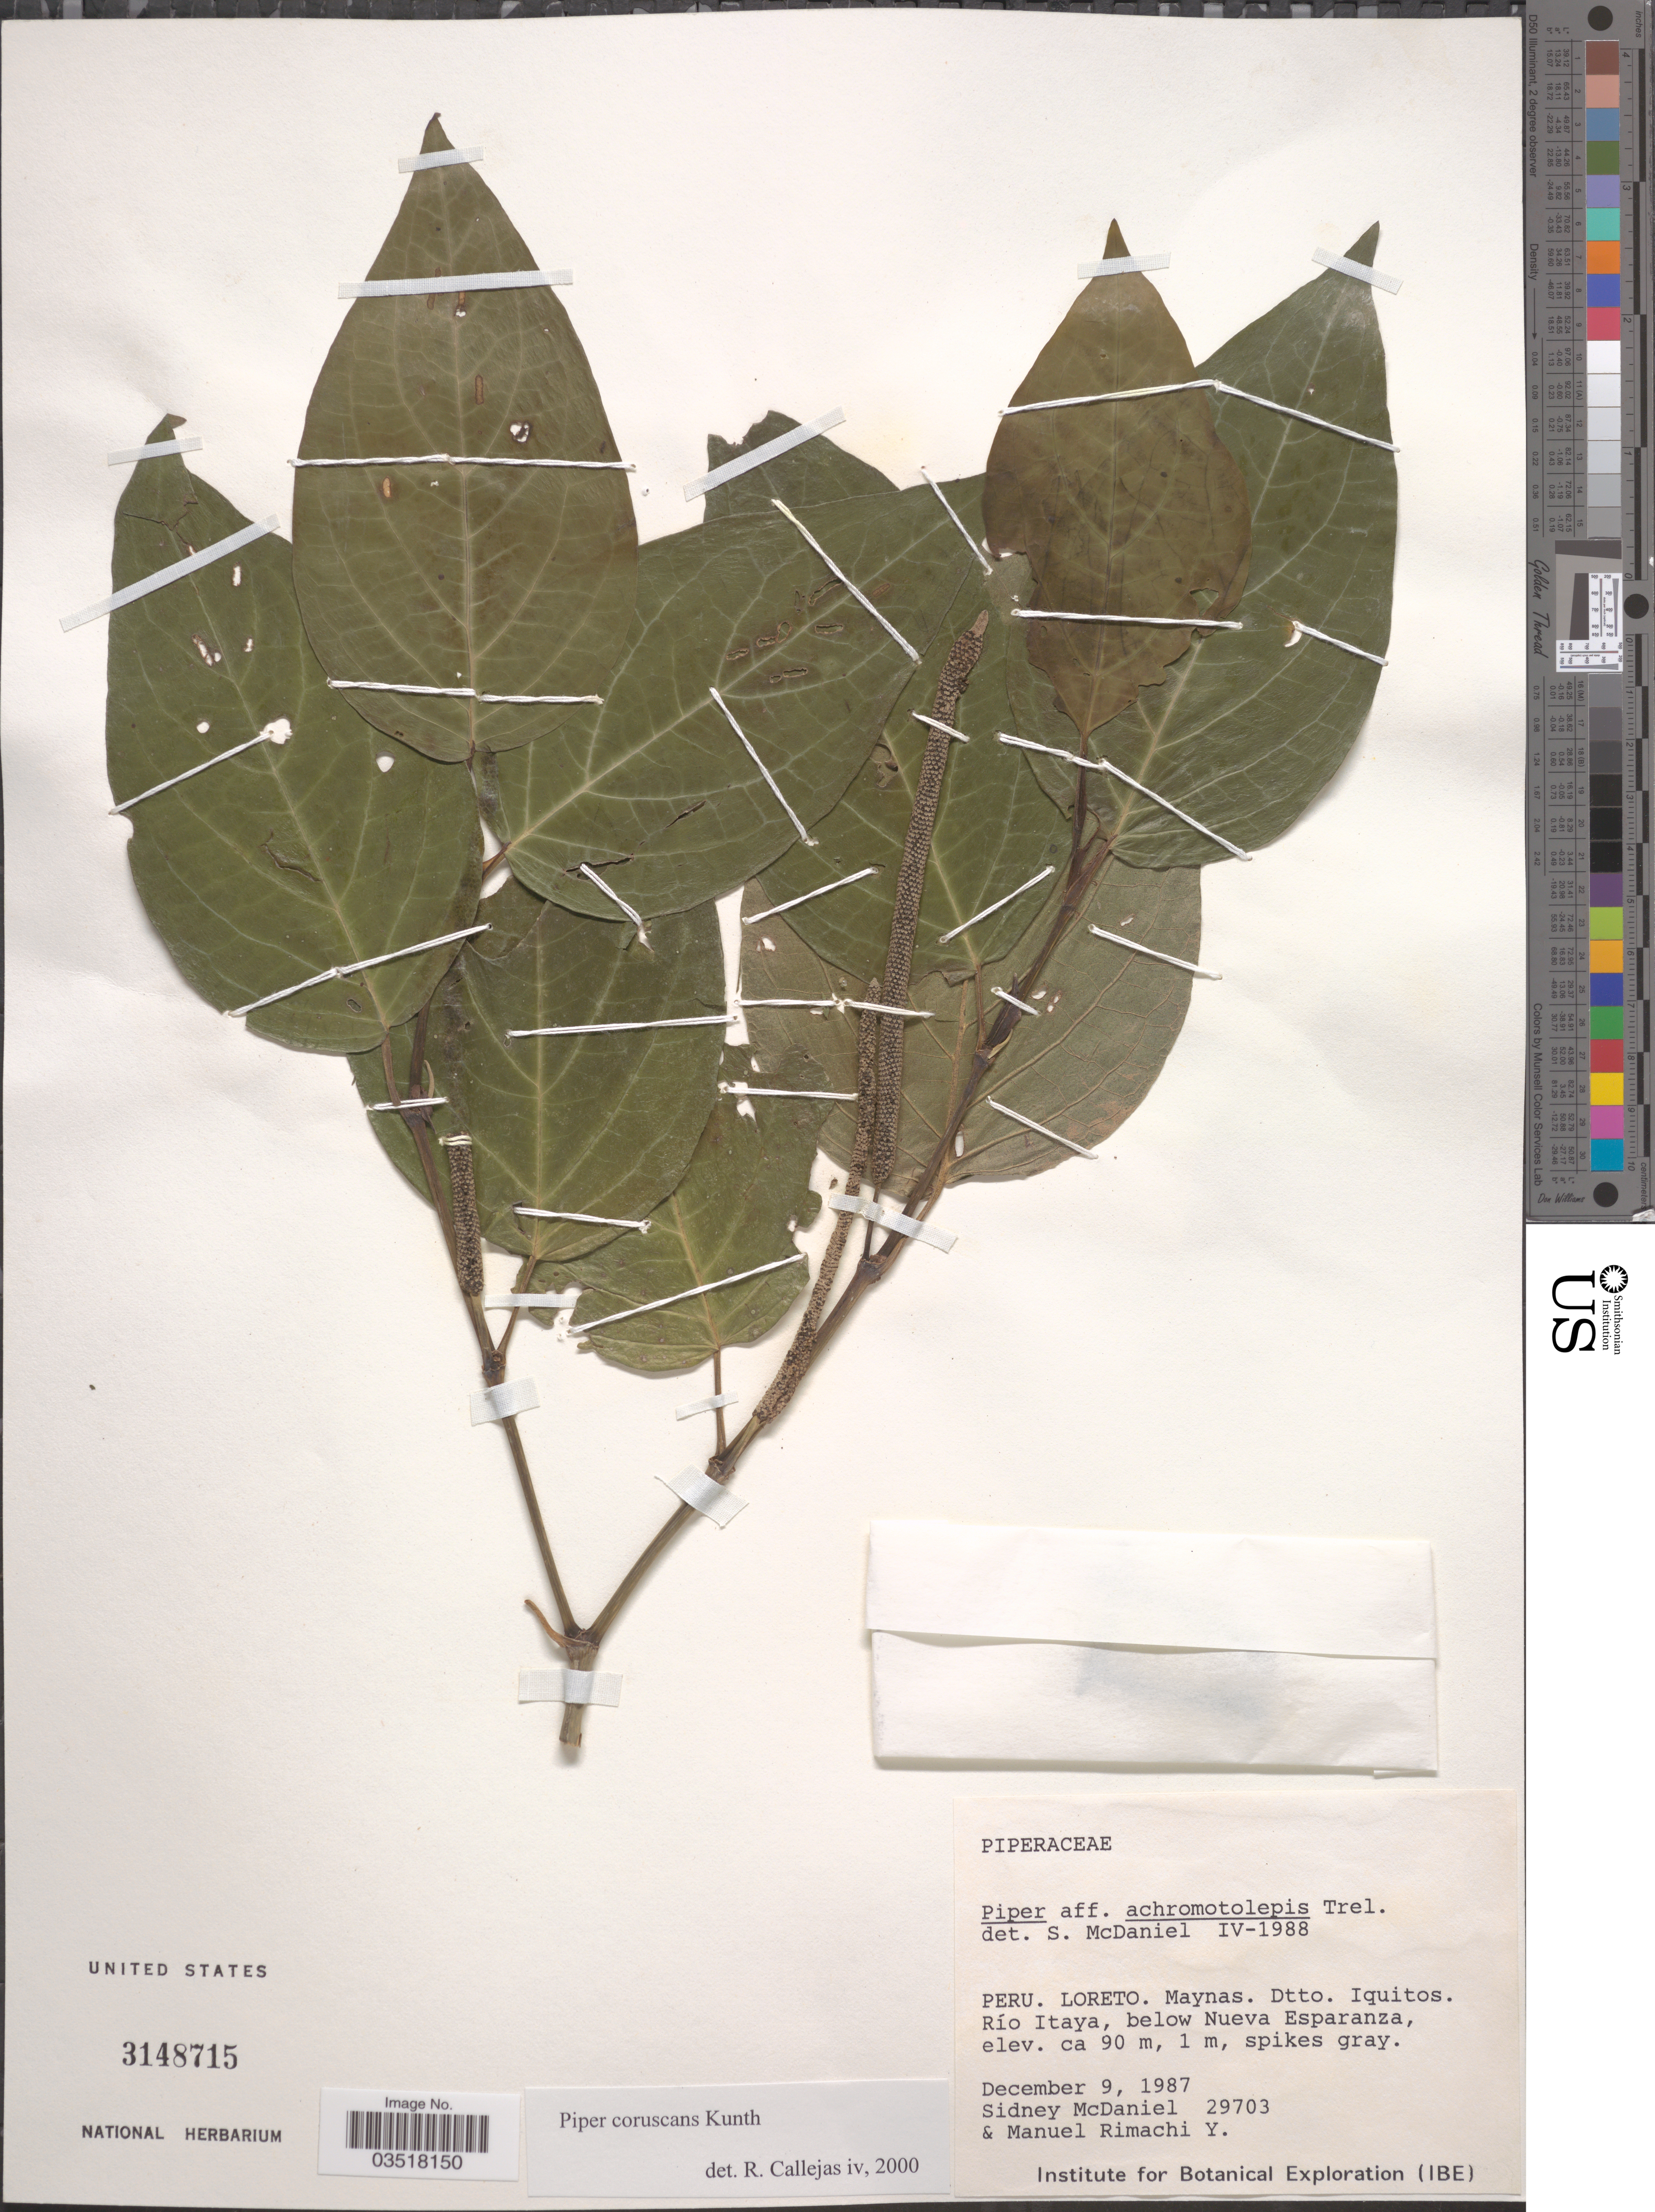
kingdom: Plantae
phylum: Tracheophyta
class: Magnoliopsida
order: Piperales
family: Piperaceae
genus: Piper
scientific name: Piper coruscans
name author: Kunth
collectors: S. McDaniel & M. Rimachi Y.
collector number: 29703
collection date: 1987-12-09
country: Peru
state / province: Loreto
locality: Maynas. Dtto. Iquitos. Río Itaya, below Nueva Esparanza.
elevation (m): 90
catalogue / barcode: US 3148715